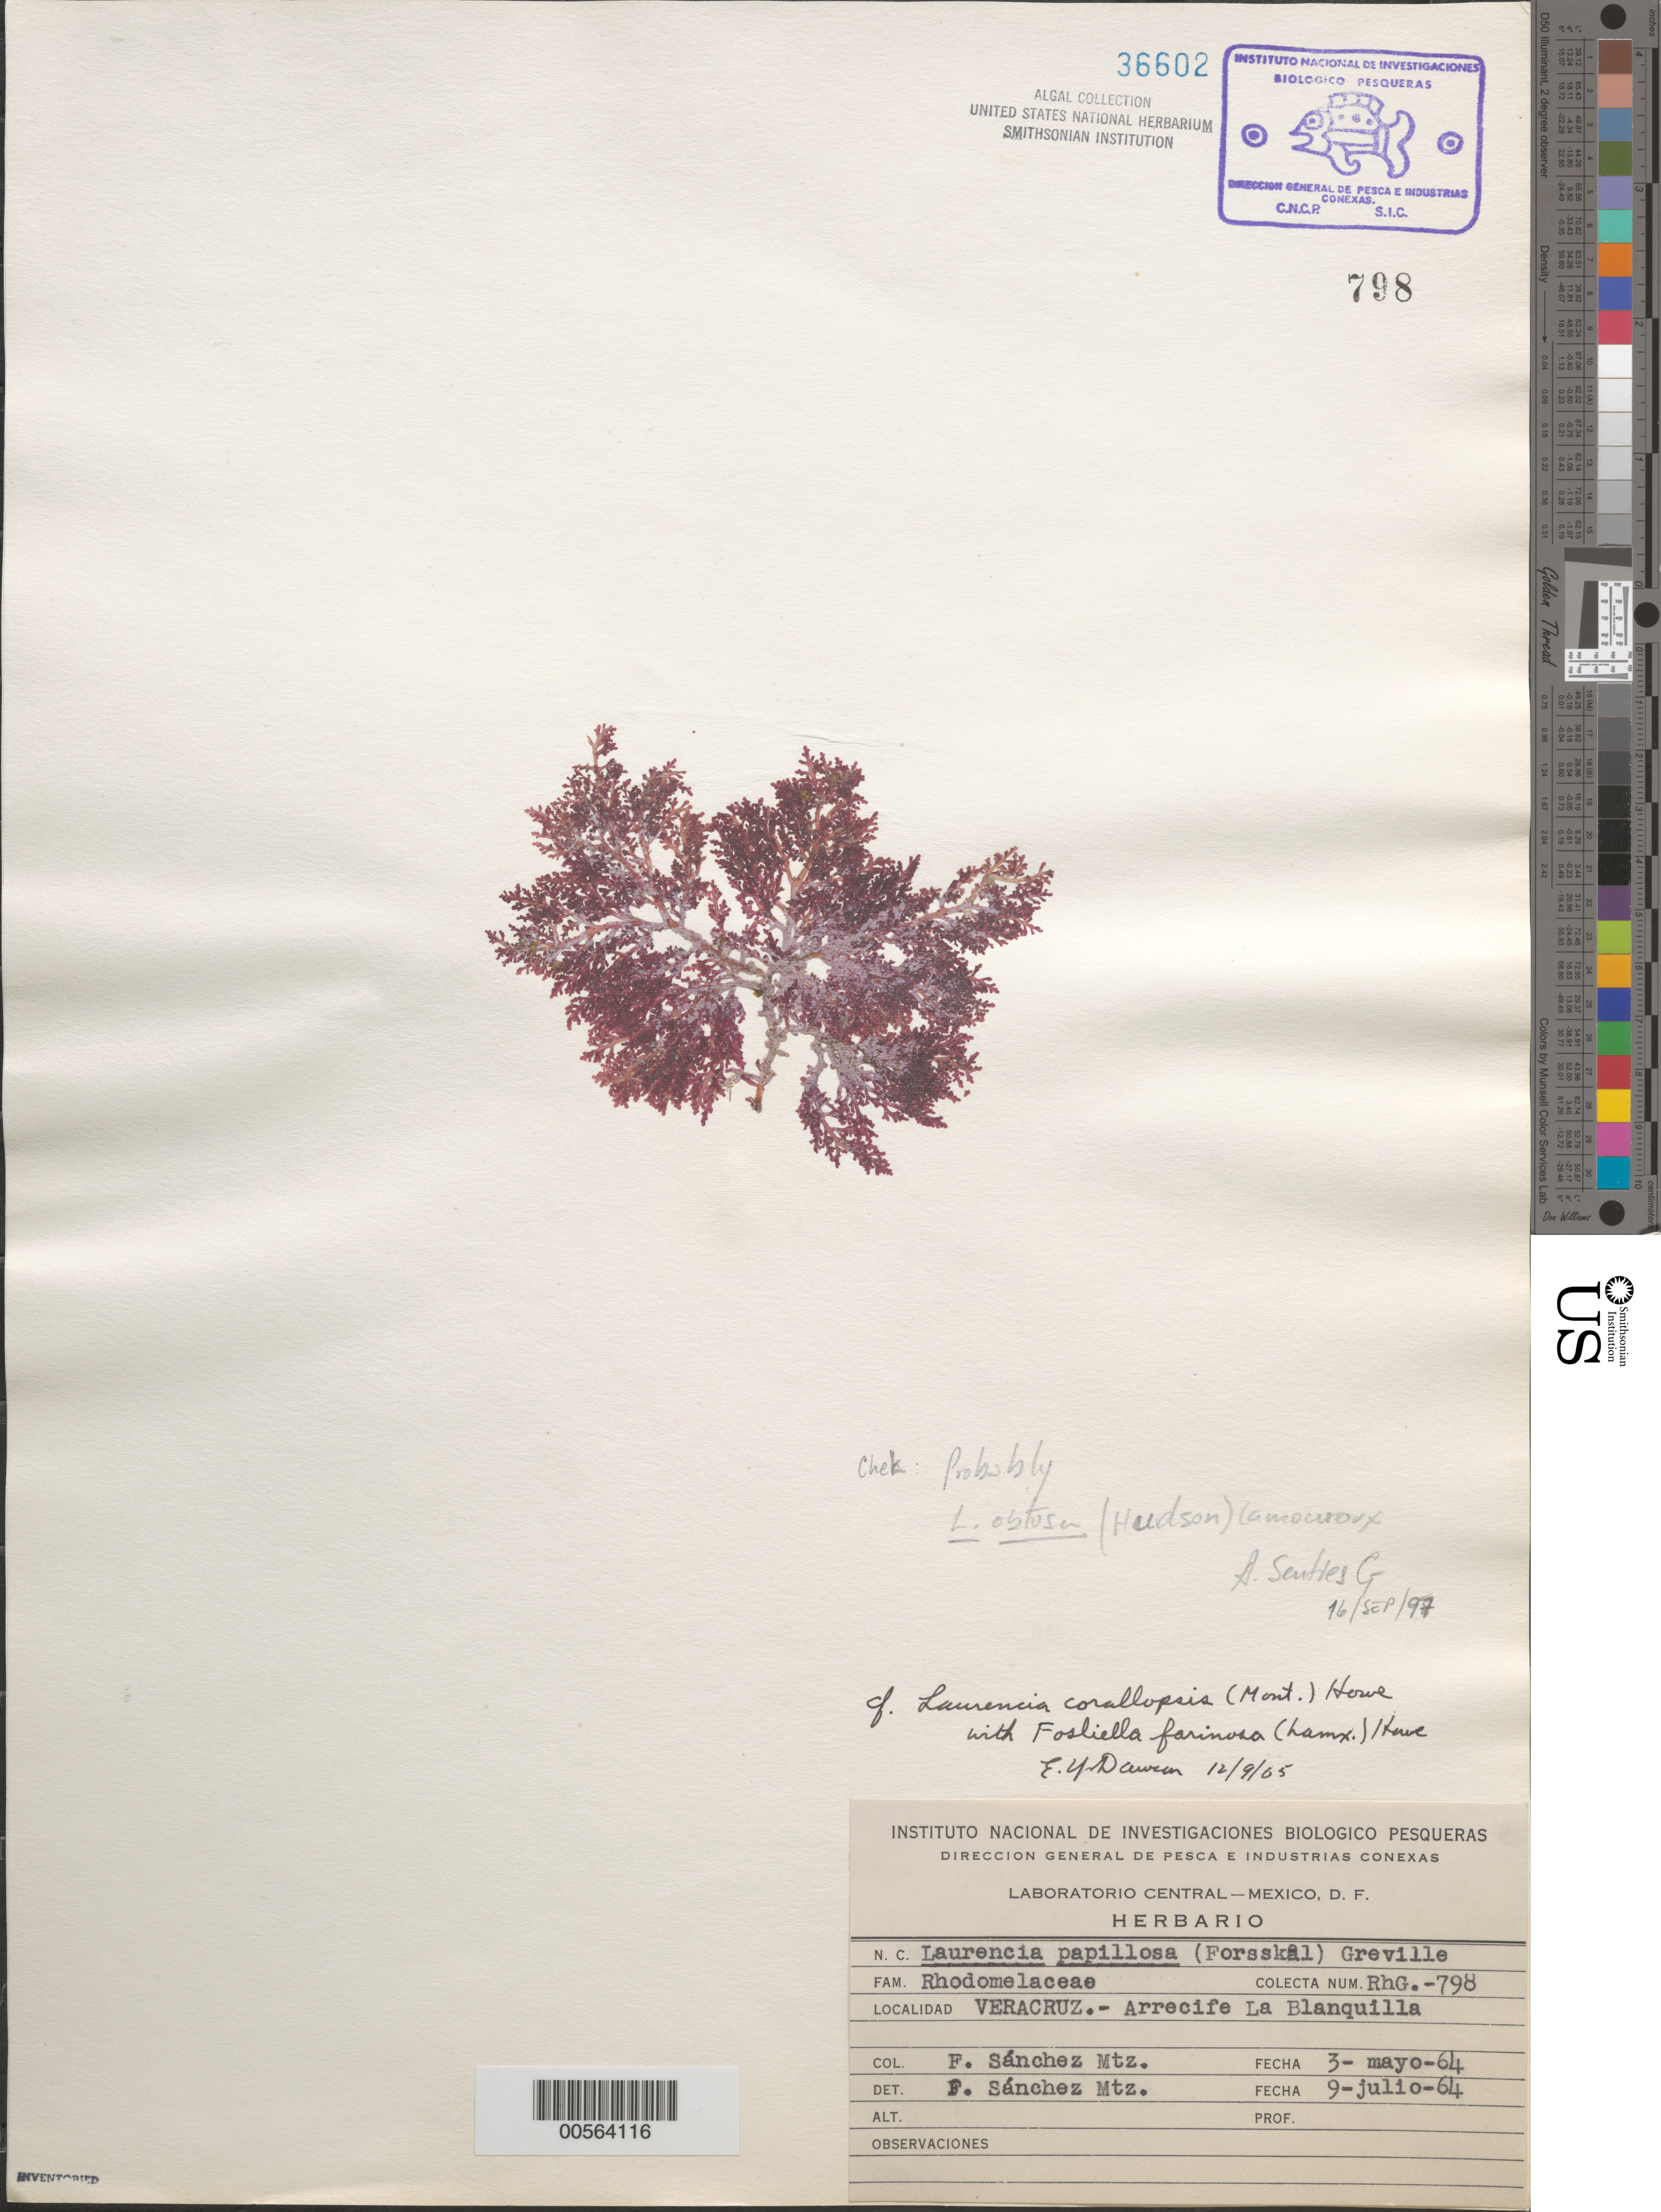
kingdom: Plantae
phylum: Rhodophyta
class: Florideophyceae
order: Ceramiales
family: Rhodomelaceae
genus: Palisada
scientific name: Palisada corallopsis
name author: (Montagne) Sentíes et al.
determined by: Algae name updating Project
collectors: F. Sanchez Mtz.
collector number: Rhg-798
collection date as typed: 03 May 1964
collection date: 1964-05-03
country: Mexico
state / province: Veracruz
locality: Arrecife la Blanquilla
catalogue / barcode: US 36602